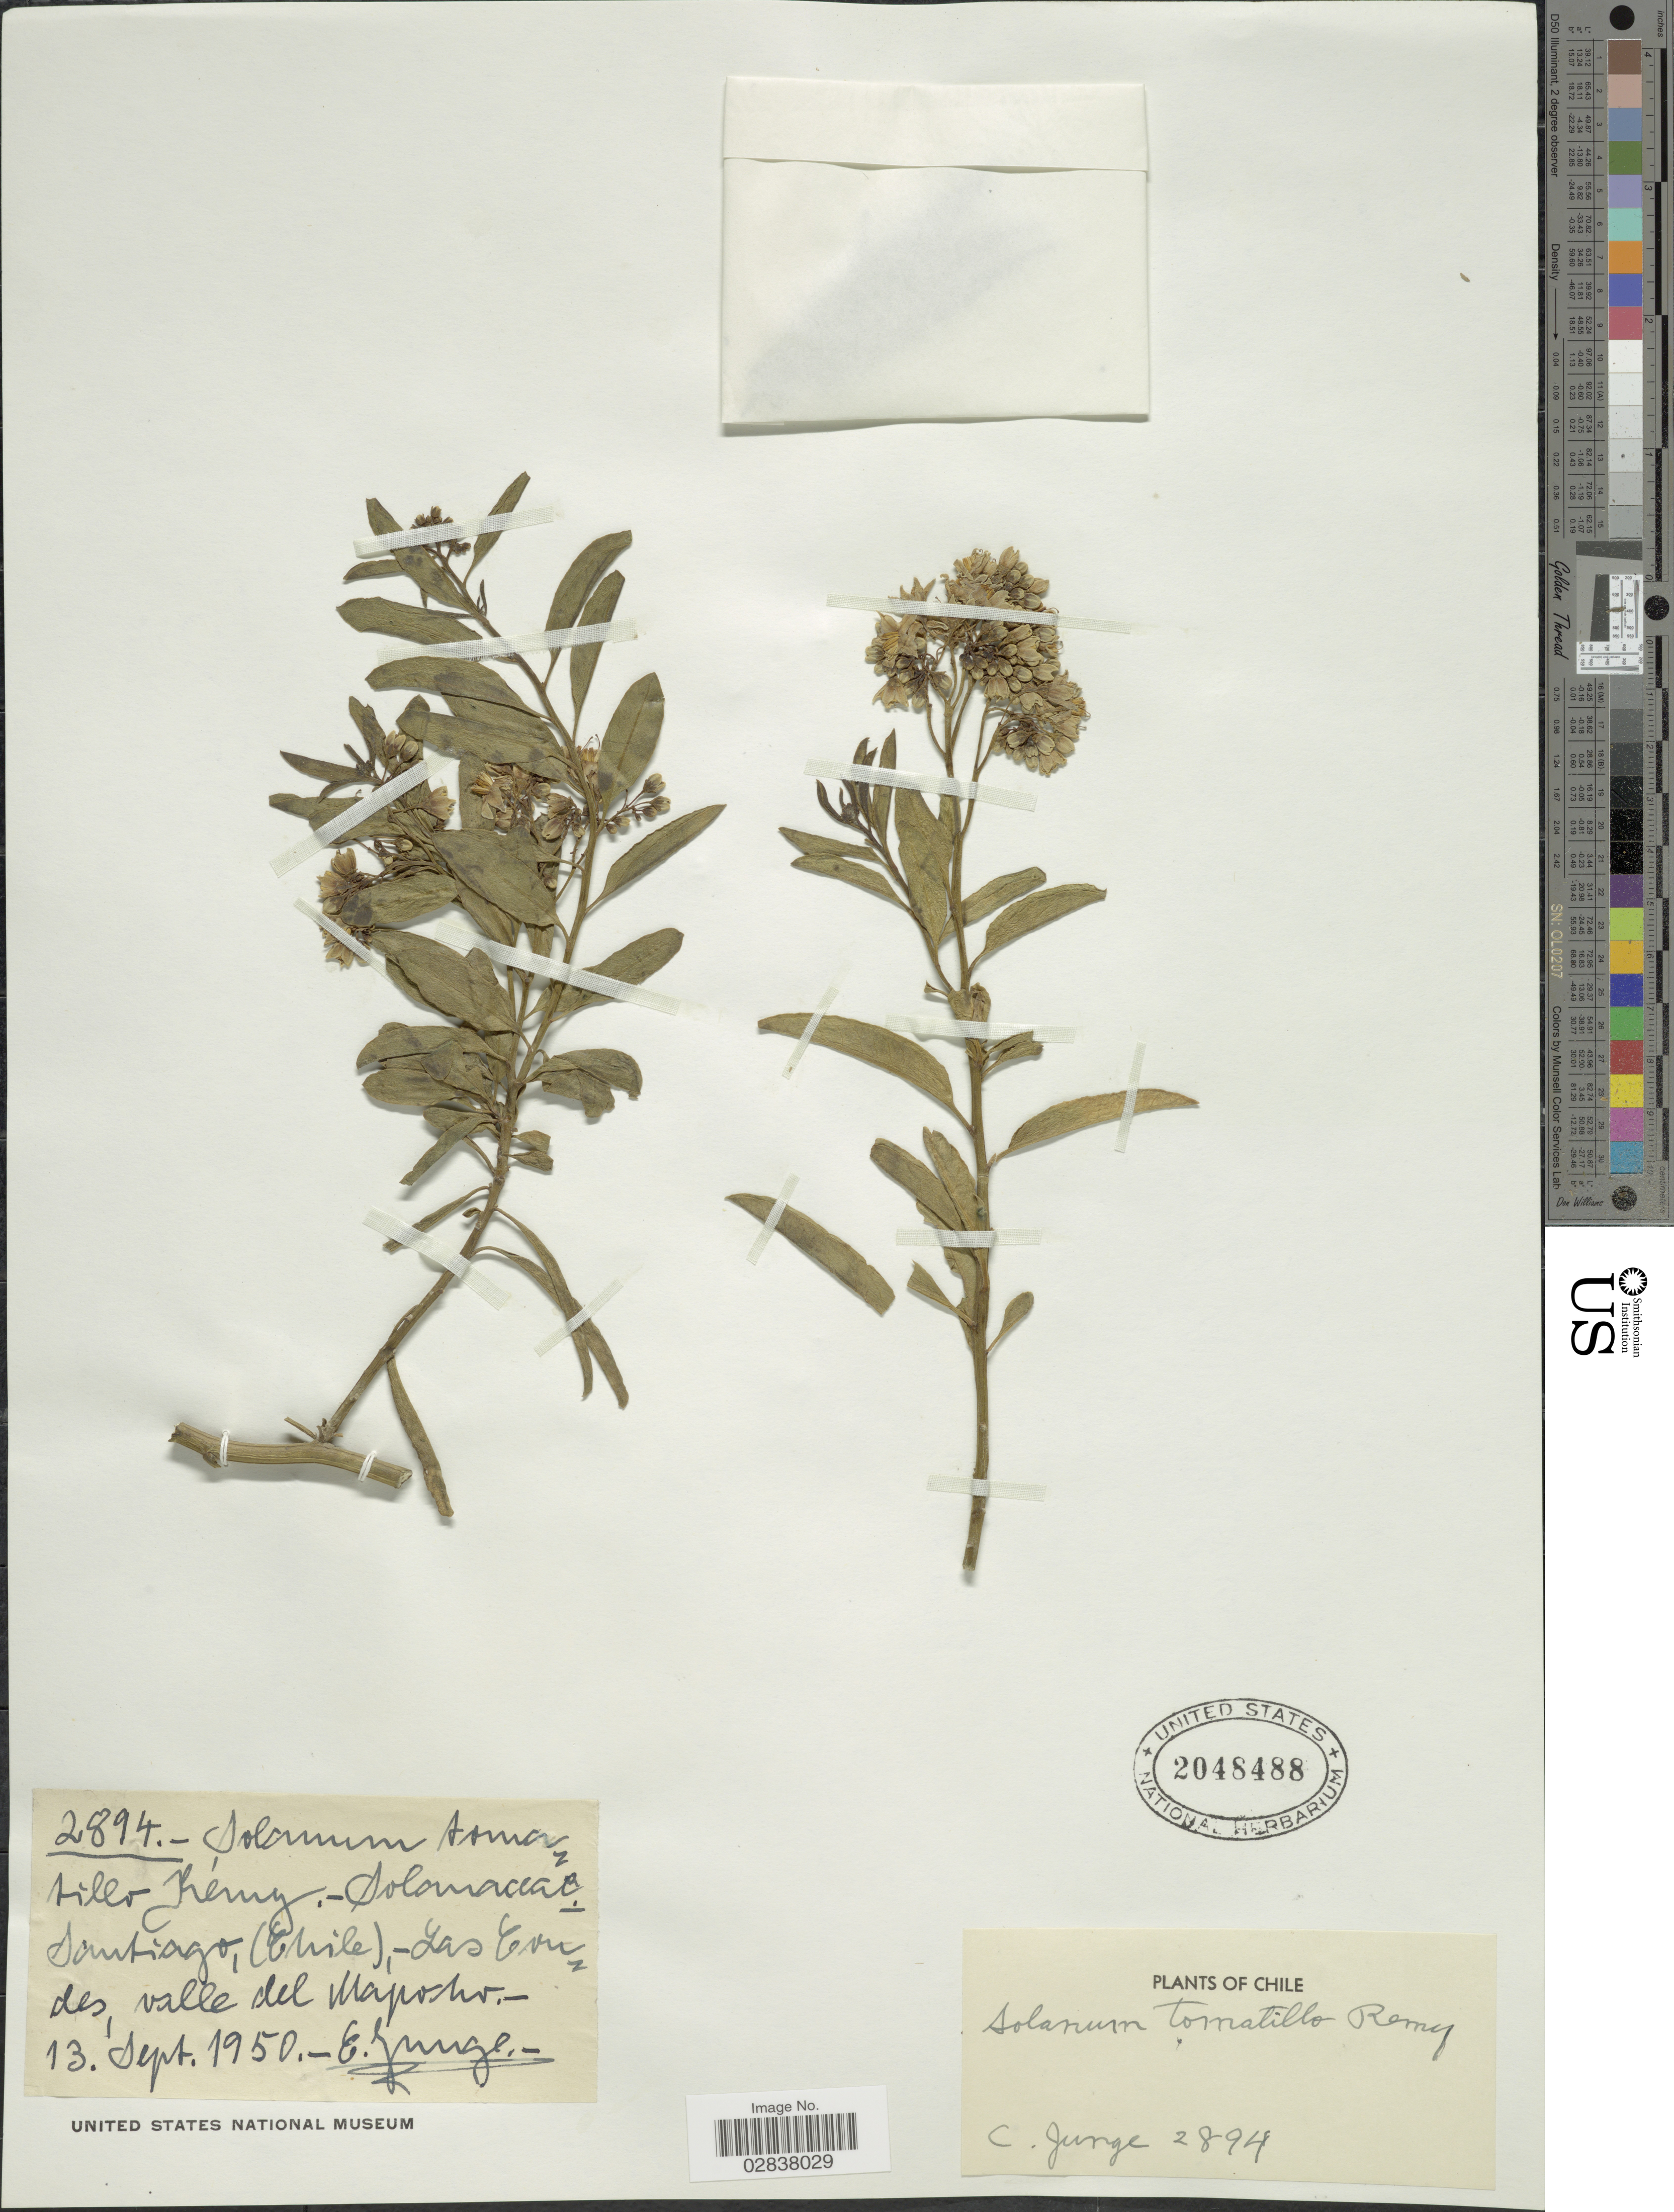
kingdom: Plantae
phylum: Tracheophyta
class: Magnoliopsida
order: Solanales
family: Solanaceae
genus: Solanum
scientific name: Solanum ligustrinum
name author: Lodd.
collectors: E. Junge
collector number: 2894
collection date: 1950-09-13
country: Chile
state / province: Región Metropolitana (RM)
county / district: Maipo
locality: Santiago (Chile), Las Cruz, des valle del Mapoho.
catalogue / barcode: US 2048488